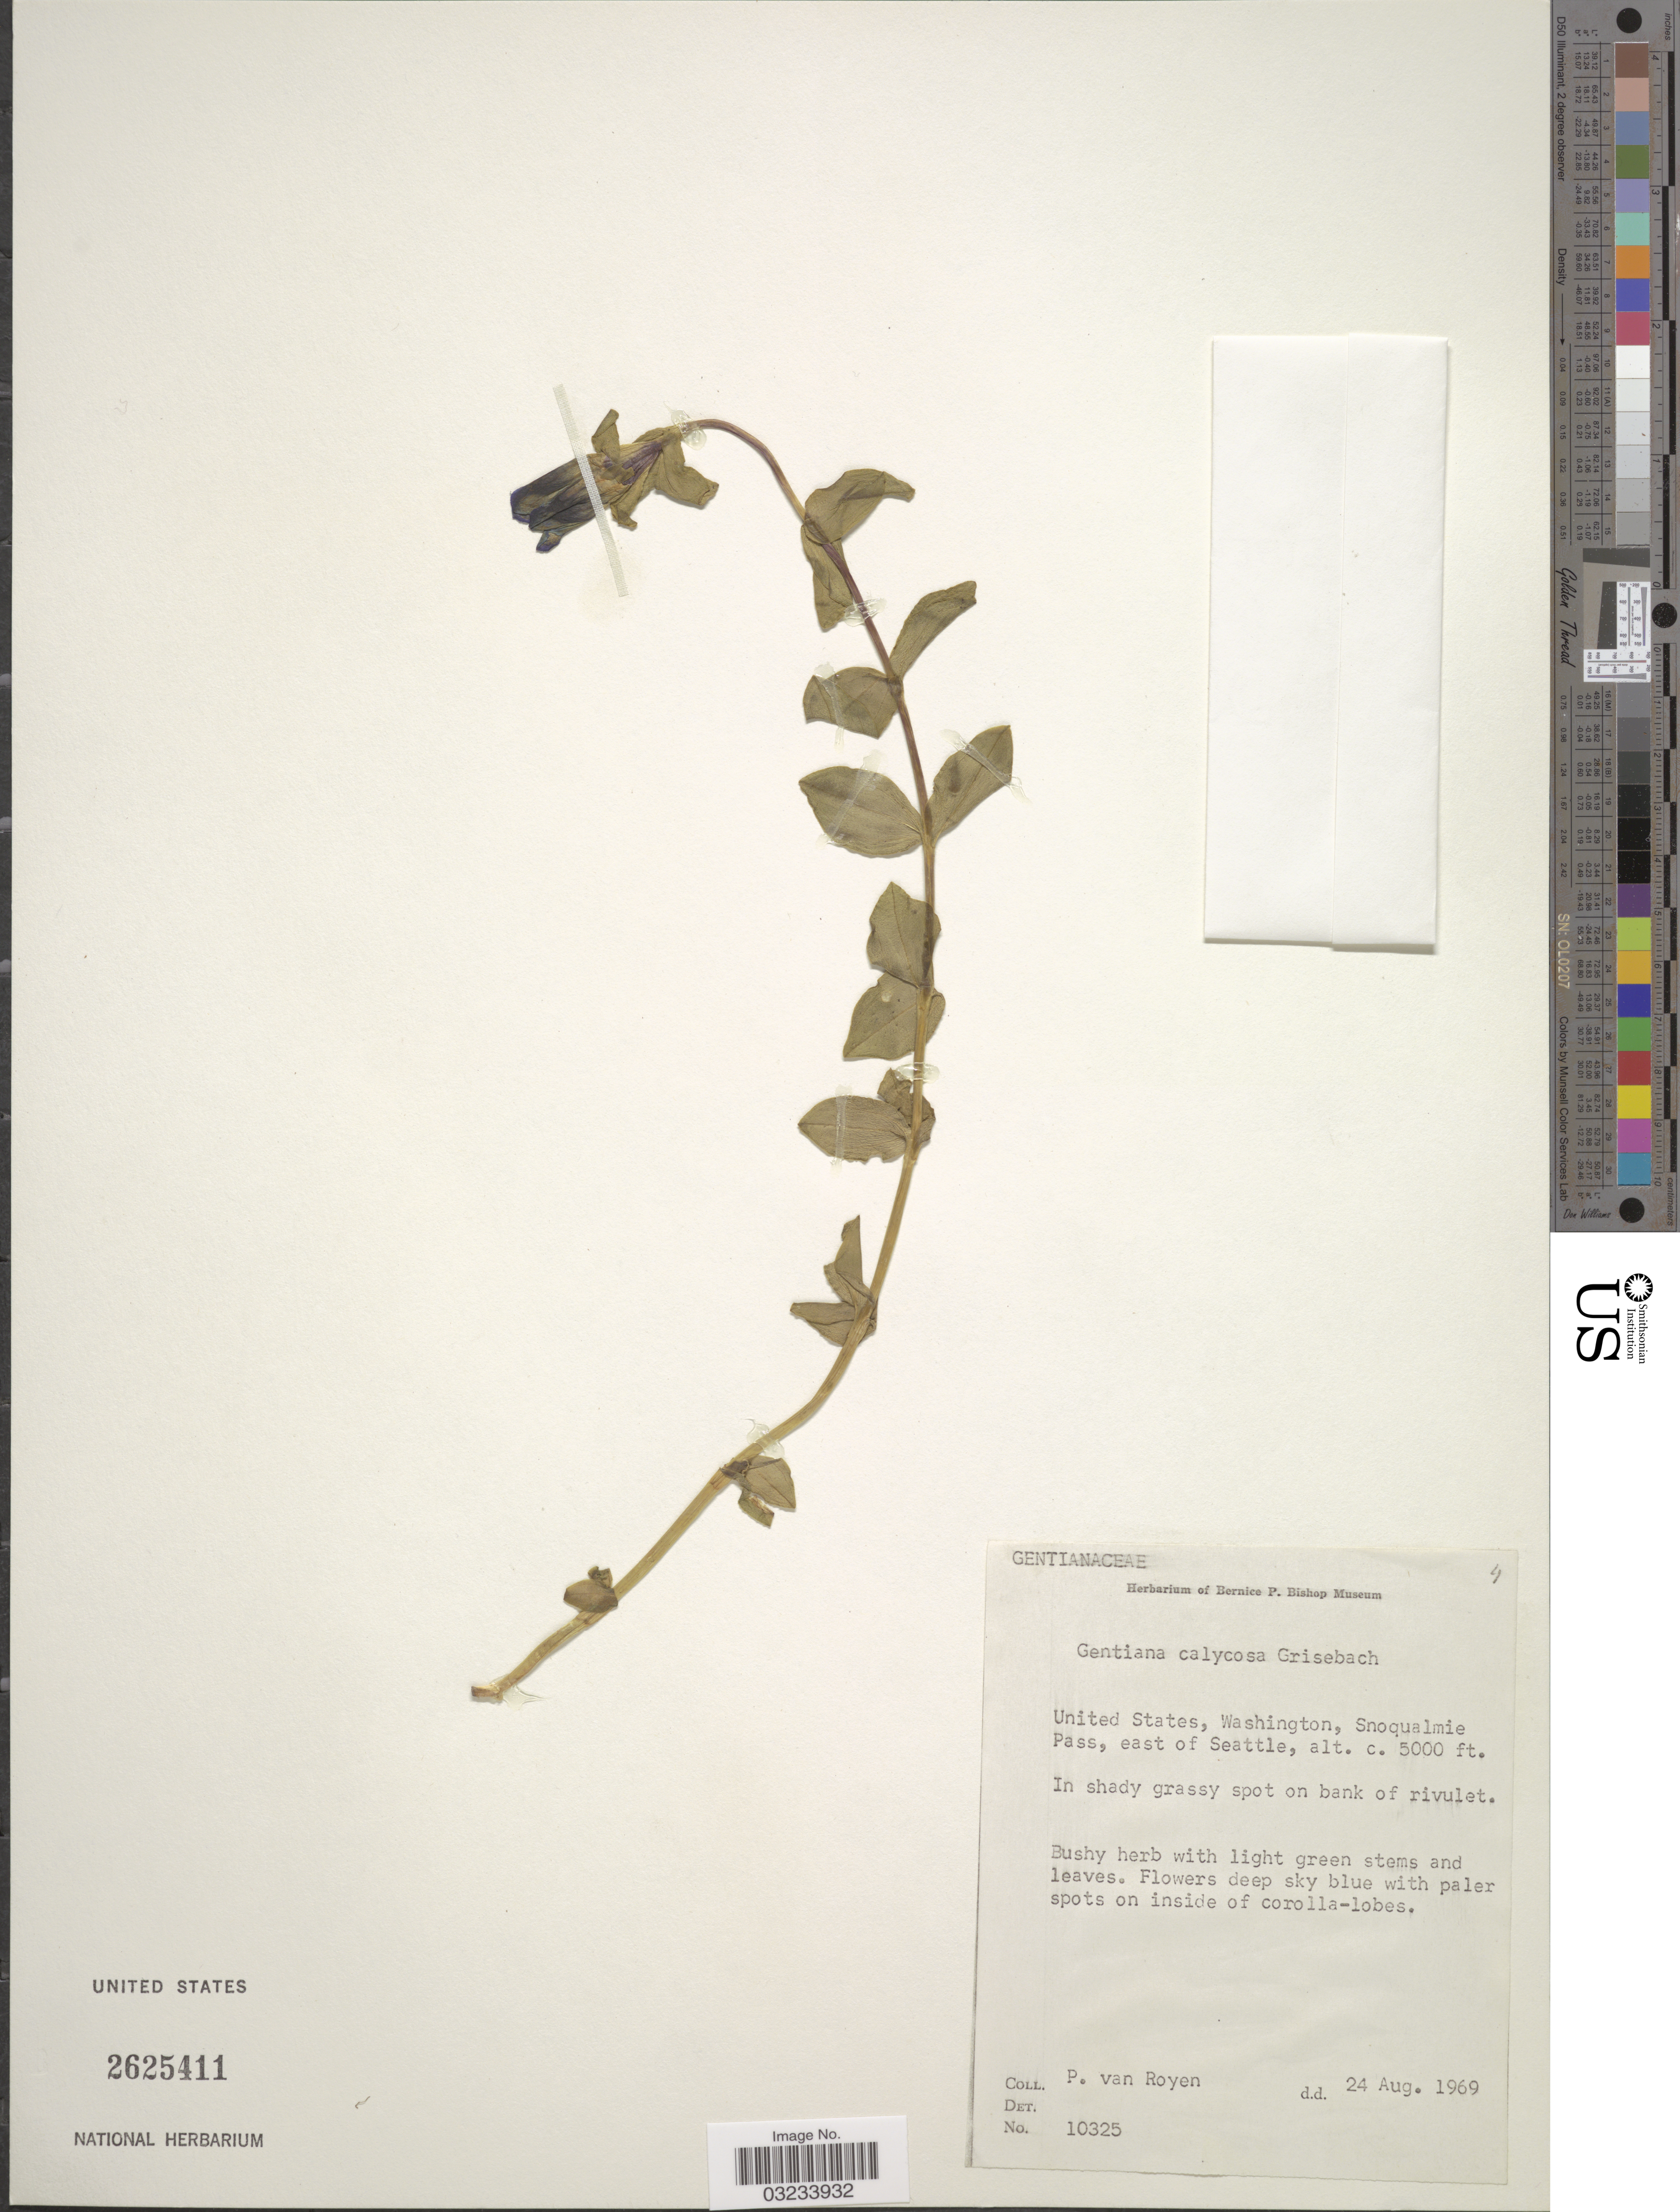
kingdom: Plantae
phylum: Tracheophyta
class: Magnoliopsida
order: Gentianales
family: Gentianaceae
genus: Gentiana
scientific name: Gentiana calycosa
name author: Griseb.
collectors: P. van Royen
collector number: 10325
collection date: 1969-08-24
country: United States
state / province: Washington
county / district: King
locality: Snoqualmie Pass, east of Seattle.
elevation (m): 1524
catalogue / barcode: US 2625411